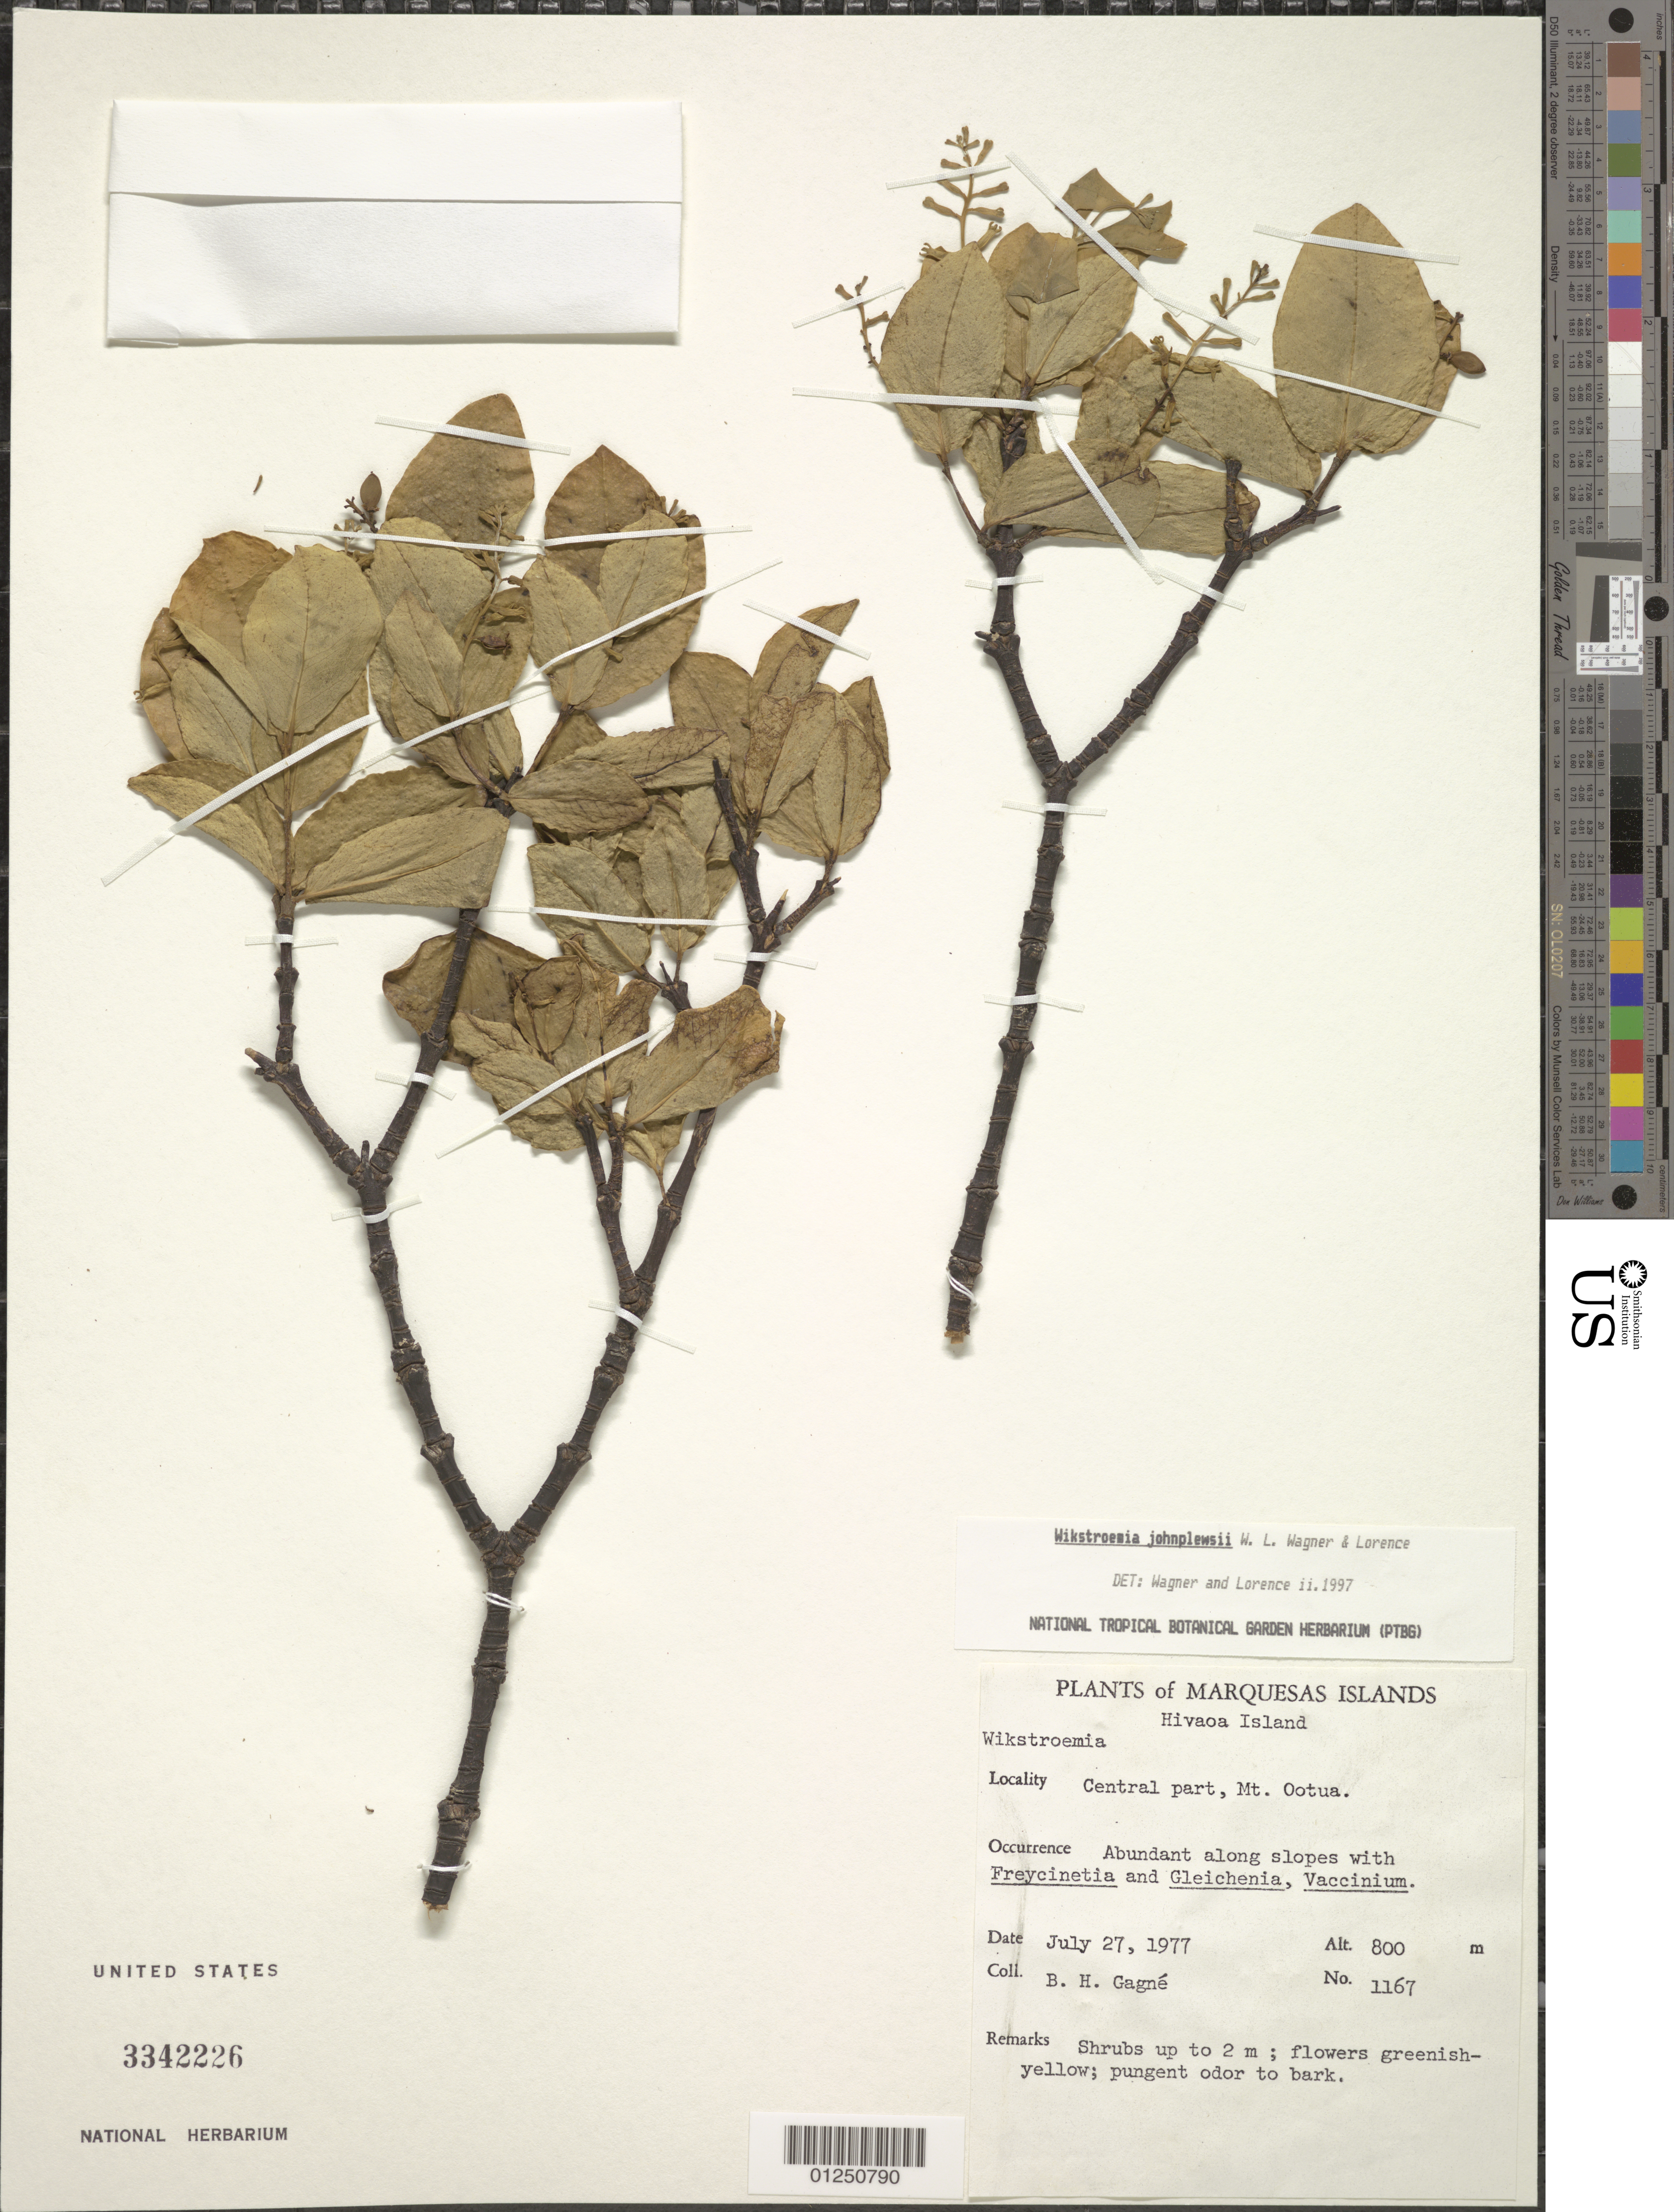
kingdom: Plantae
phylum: Tracheophyta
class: Magnoliopsida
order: Malvales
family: Thymelaeaceae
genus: Wikstroemia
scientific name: Wikstroemia johnplewsii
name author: W.L. Wagner & Lorence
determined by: Wagner, W. L.; Lorence, David H.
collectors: B. H. Gagné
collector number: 1167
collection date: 1977-07-27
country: French Polynesia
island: Hiva Oa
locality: Mt. Ootua, central part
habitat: Abundant along slopes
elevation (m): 800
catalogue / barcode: US 3342226